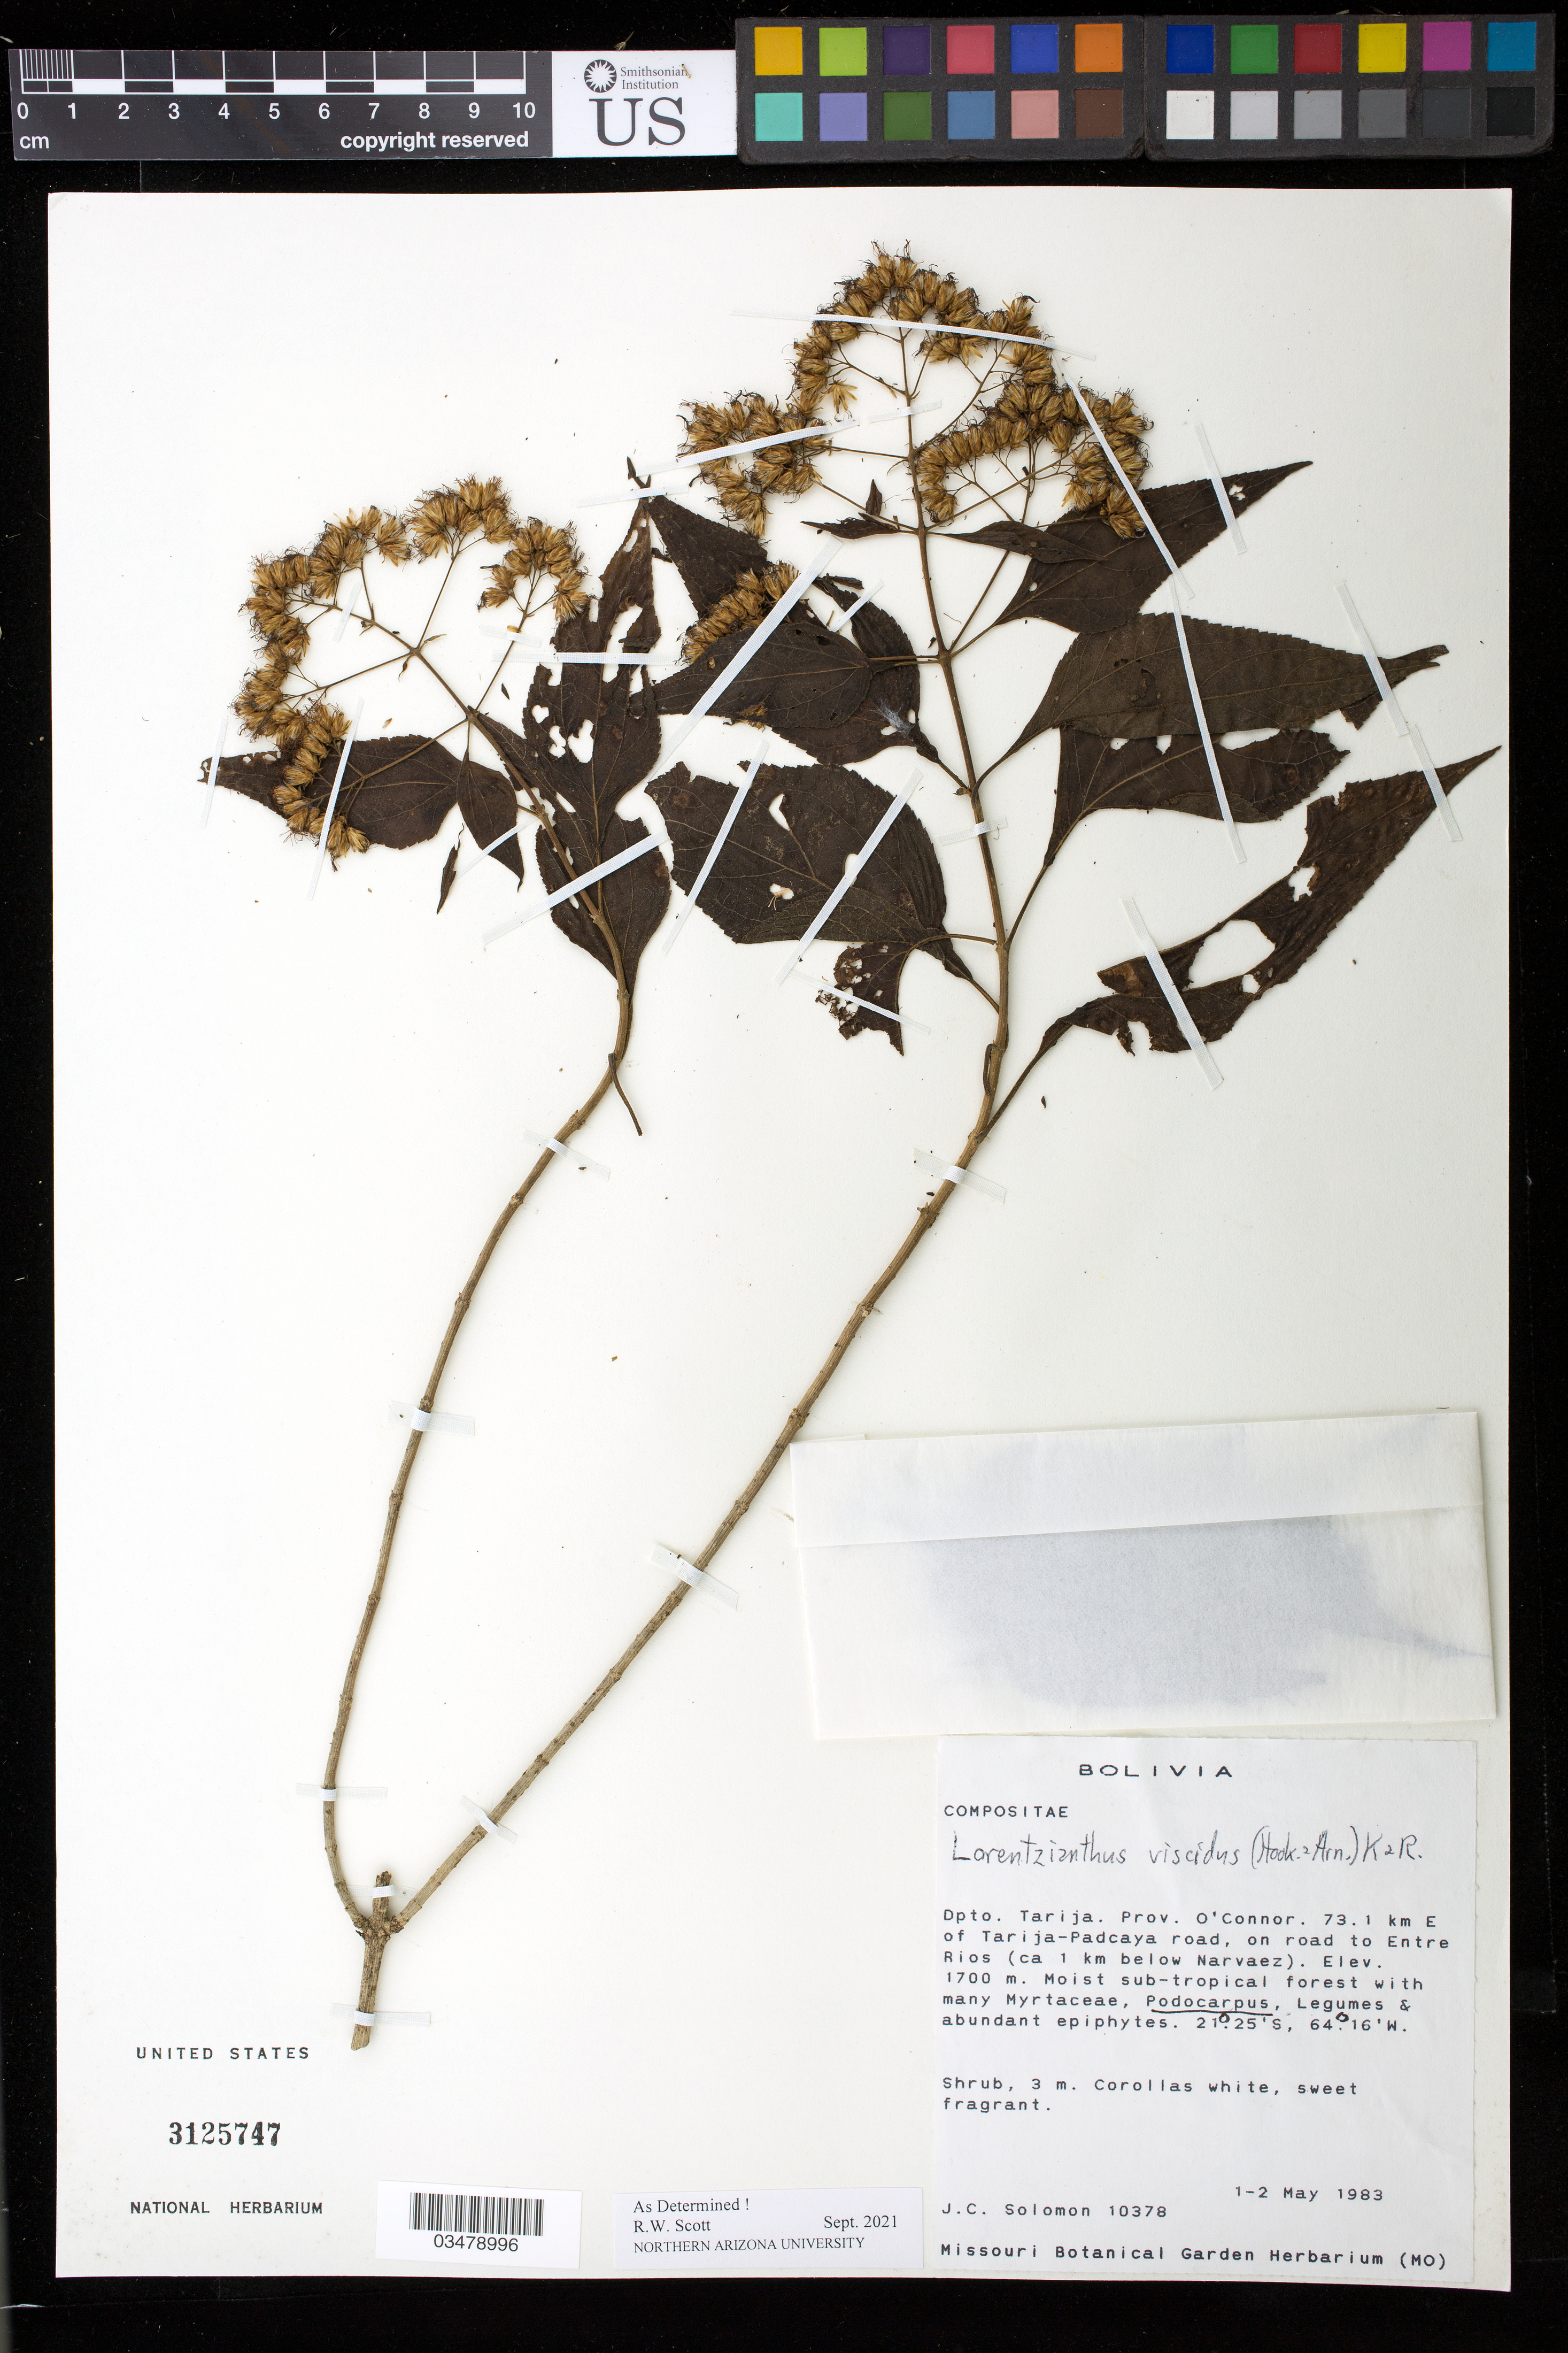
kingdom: Plantae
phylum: Tracheophyta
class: Magnoliopsida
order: Asterales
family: Asteraceae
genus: Lorentzianthus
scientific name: Lorentzianthus viscidus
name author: (Hook. & Arn.) R.M. King & H. Rob.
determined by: Scott, R. W.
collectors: J. C. Solomon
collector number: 10378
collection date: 1983-05-01/1983-05-02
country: Bolivia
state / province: Tarija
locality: Prov. O' Connor. 73.1 km E of Tarija-Padcaya road, on road to Entre Rios (ca 1 km below Narvaez)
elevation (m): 1700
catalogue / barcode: US 3125747